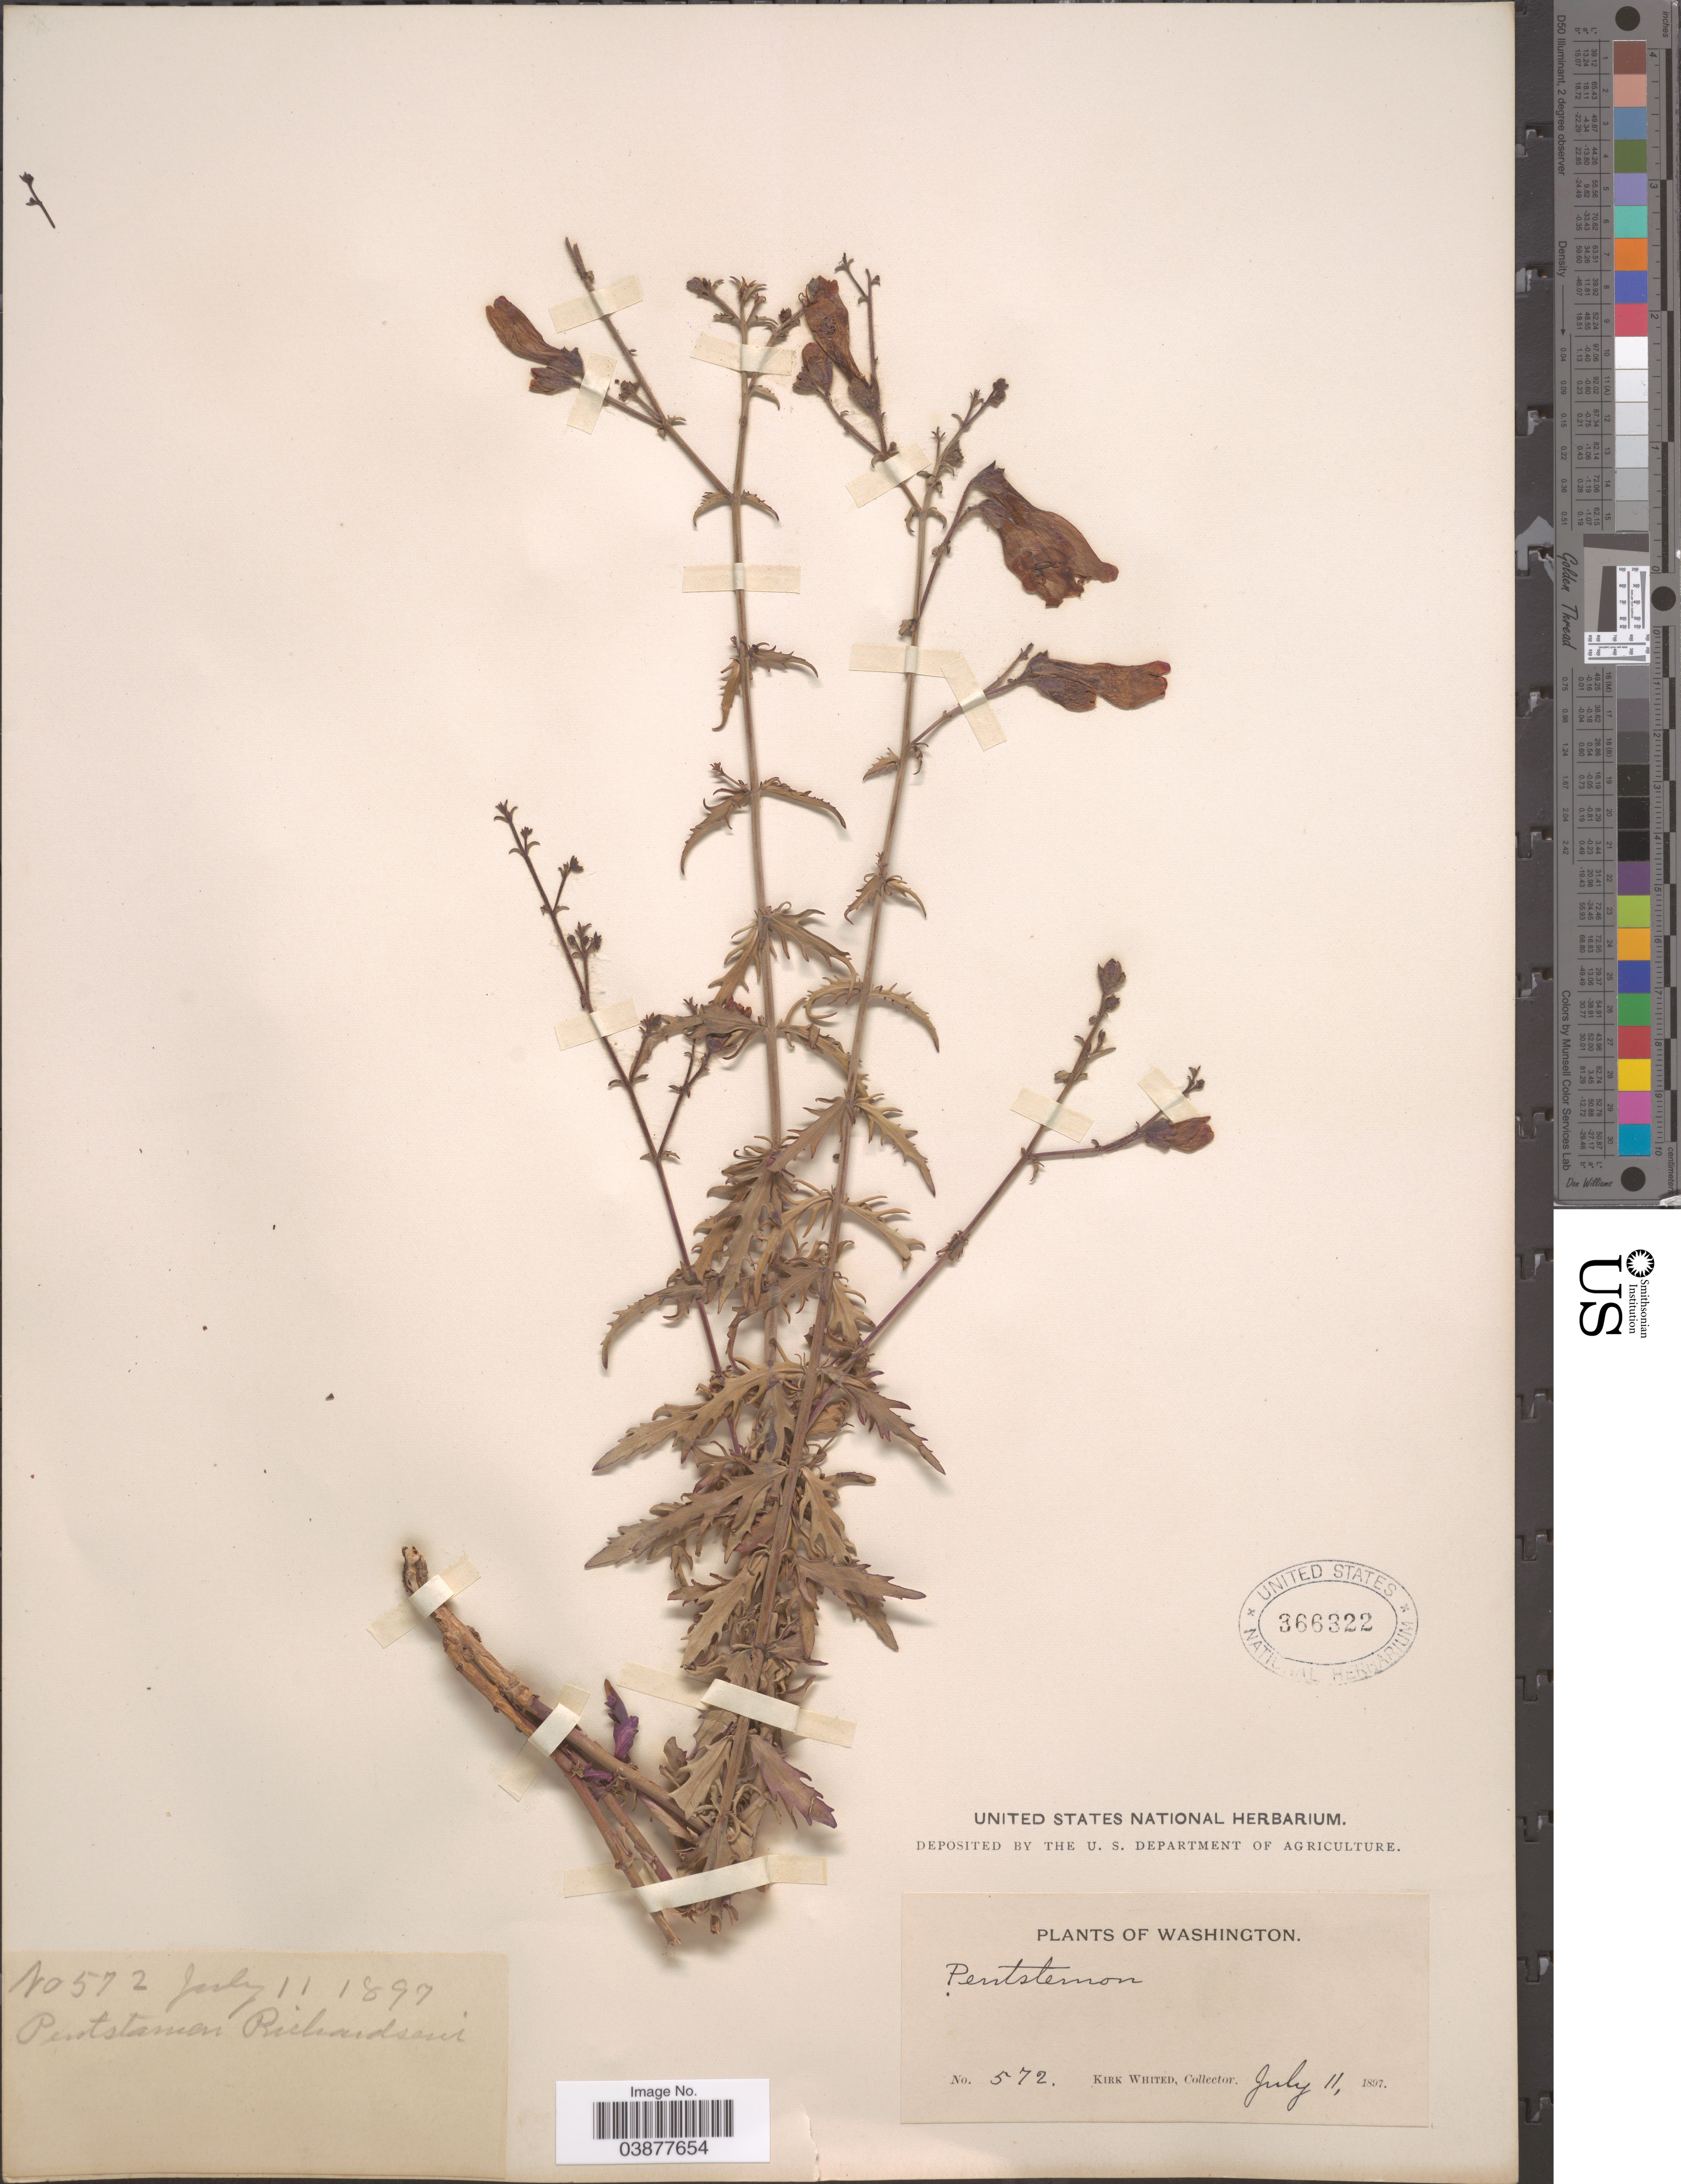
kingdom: Plantae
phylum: Tracheophyta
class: Magnoliopsida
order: Lamiales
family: Plantaginaceae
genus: Penstemon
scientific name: Penstemon richardsonii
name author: Douglas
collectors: K. Whited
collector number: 572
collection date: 1897-07-11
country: United States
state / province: Washington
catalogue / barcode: US 366322